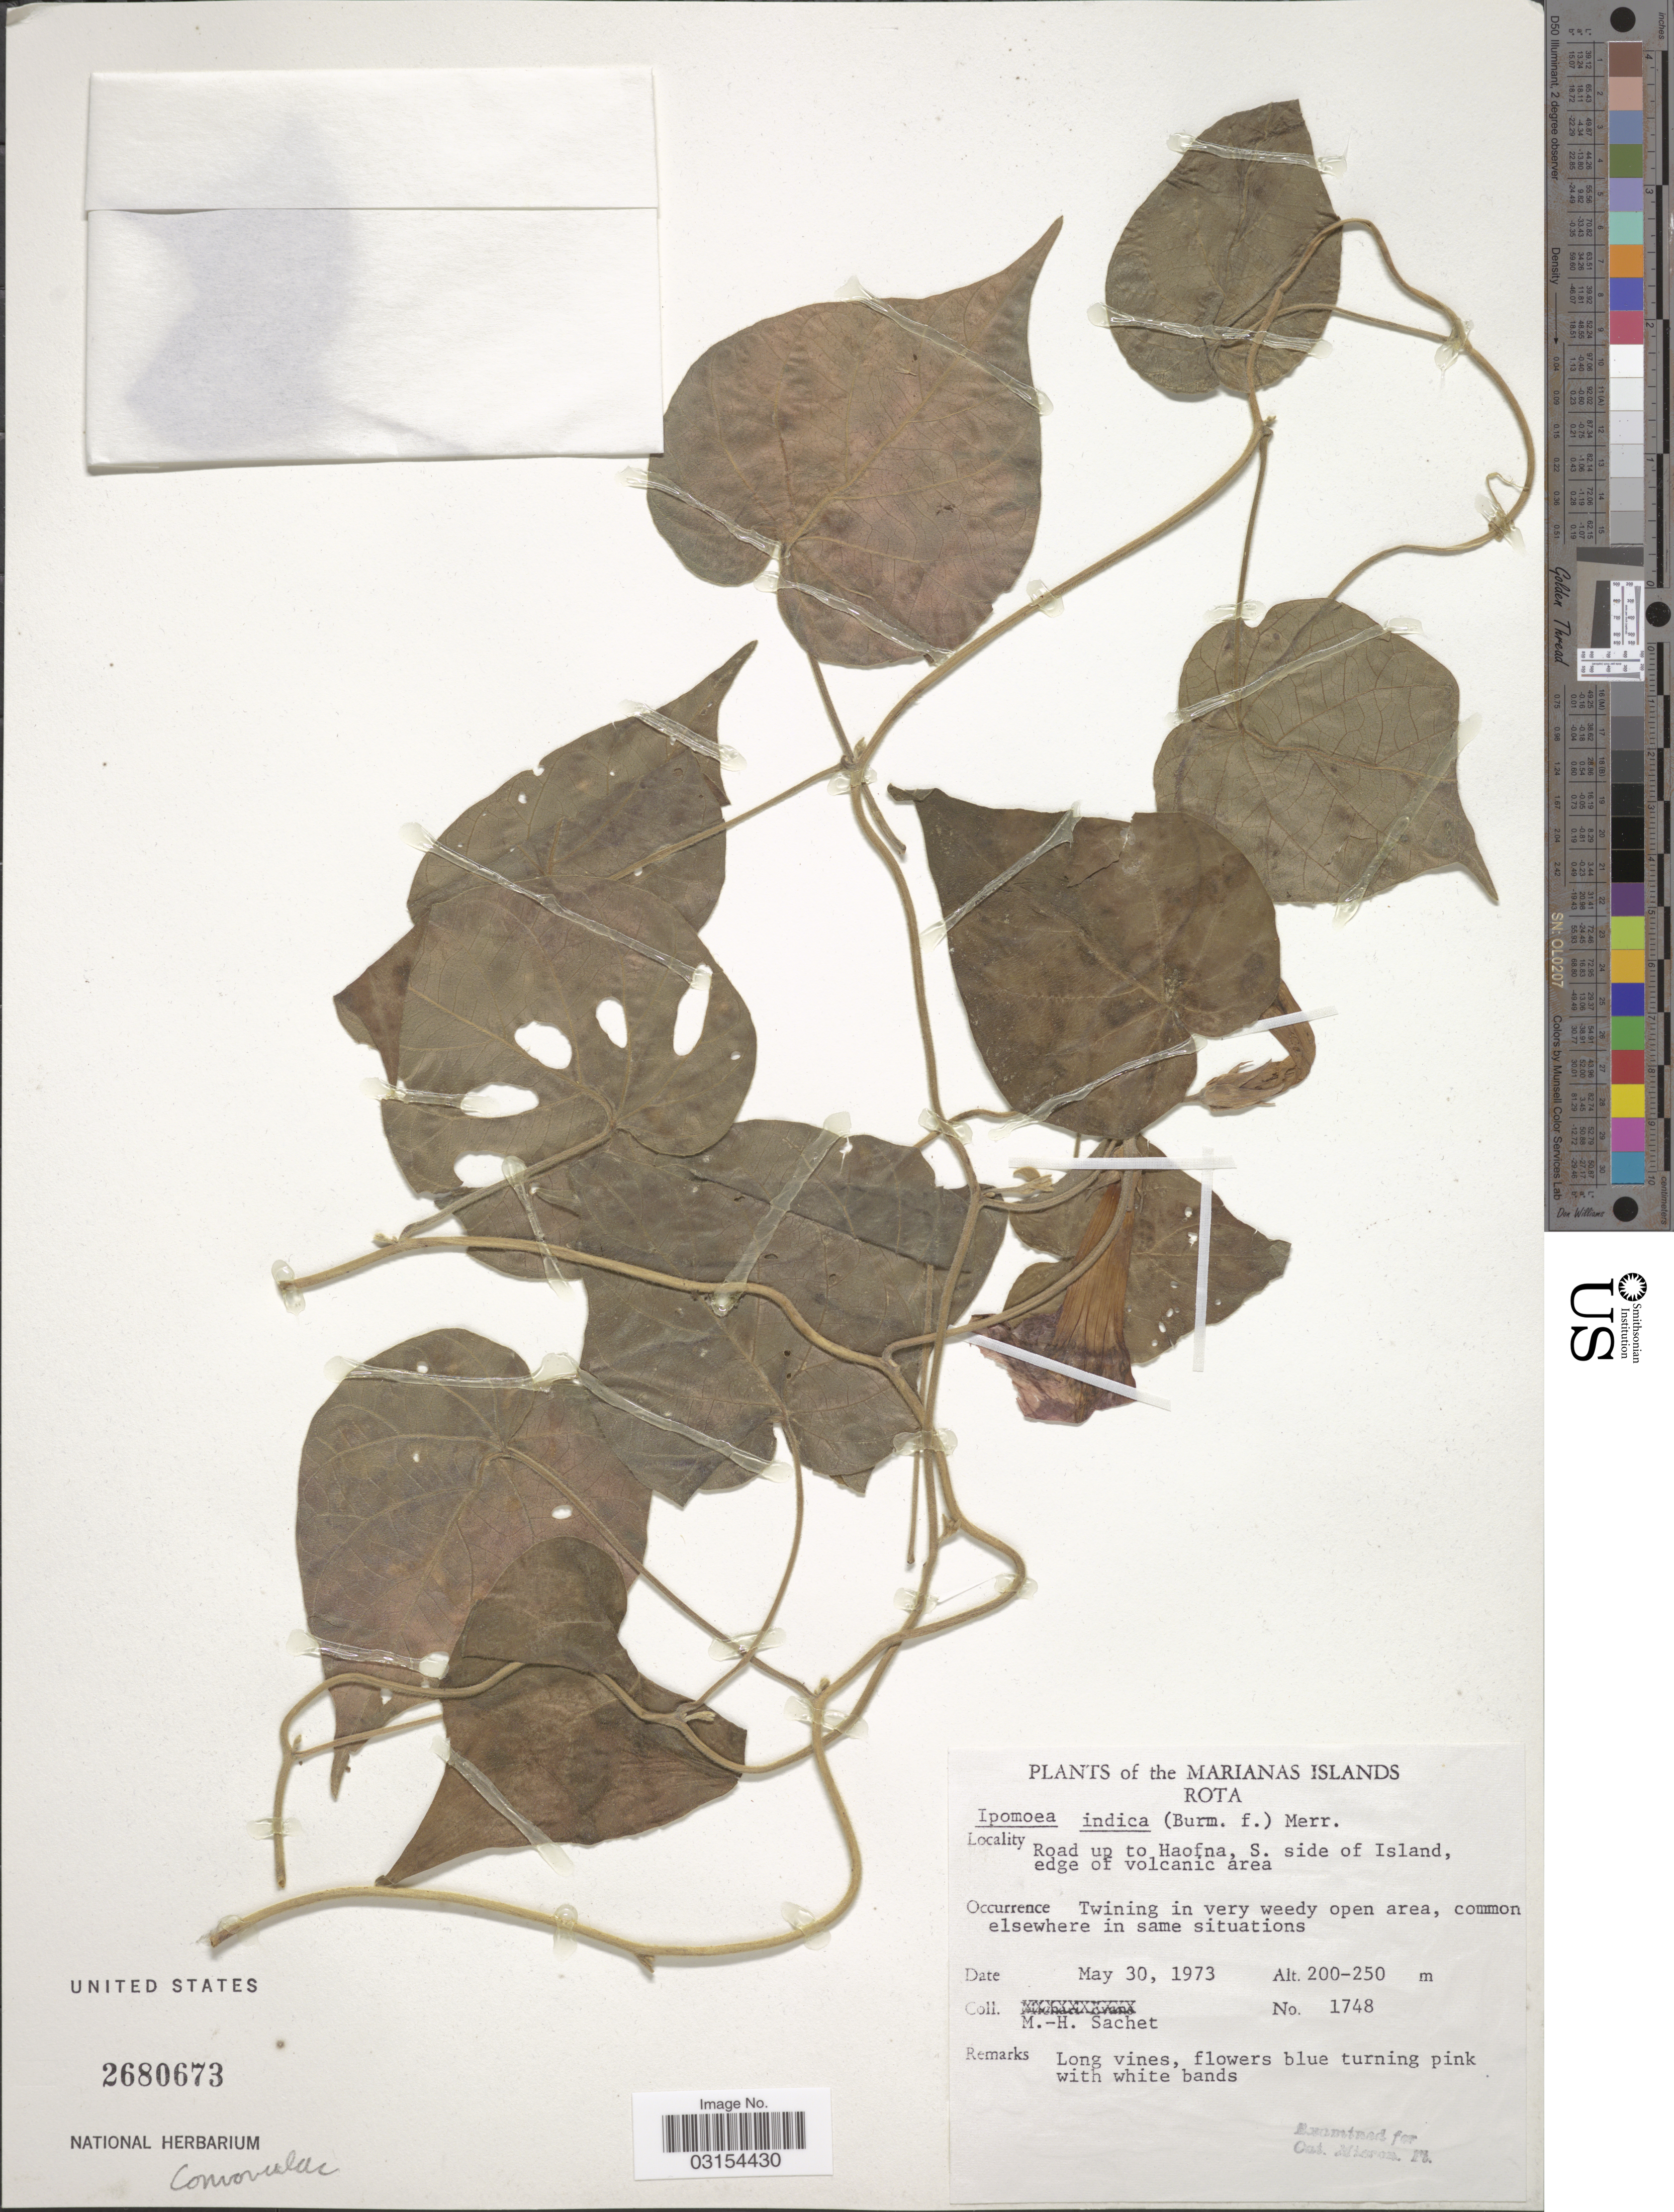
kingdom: Plantae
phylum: Tracheophyta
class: Magnoliopsida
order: Solanales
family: Convolvulaceae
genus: Ipomoea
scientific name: Ipomoea indica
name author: (Burm.) Merr.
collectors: M.-H. Sachet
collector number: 1748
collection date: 1973-05-30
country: Northern Mariana Islands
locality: Tha Marianas Islands. Rota. Road up to Haofna, S. side of Island, edge of volcanic area.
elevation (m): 200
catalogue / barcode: US 2680673